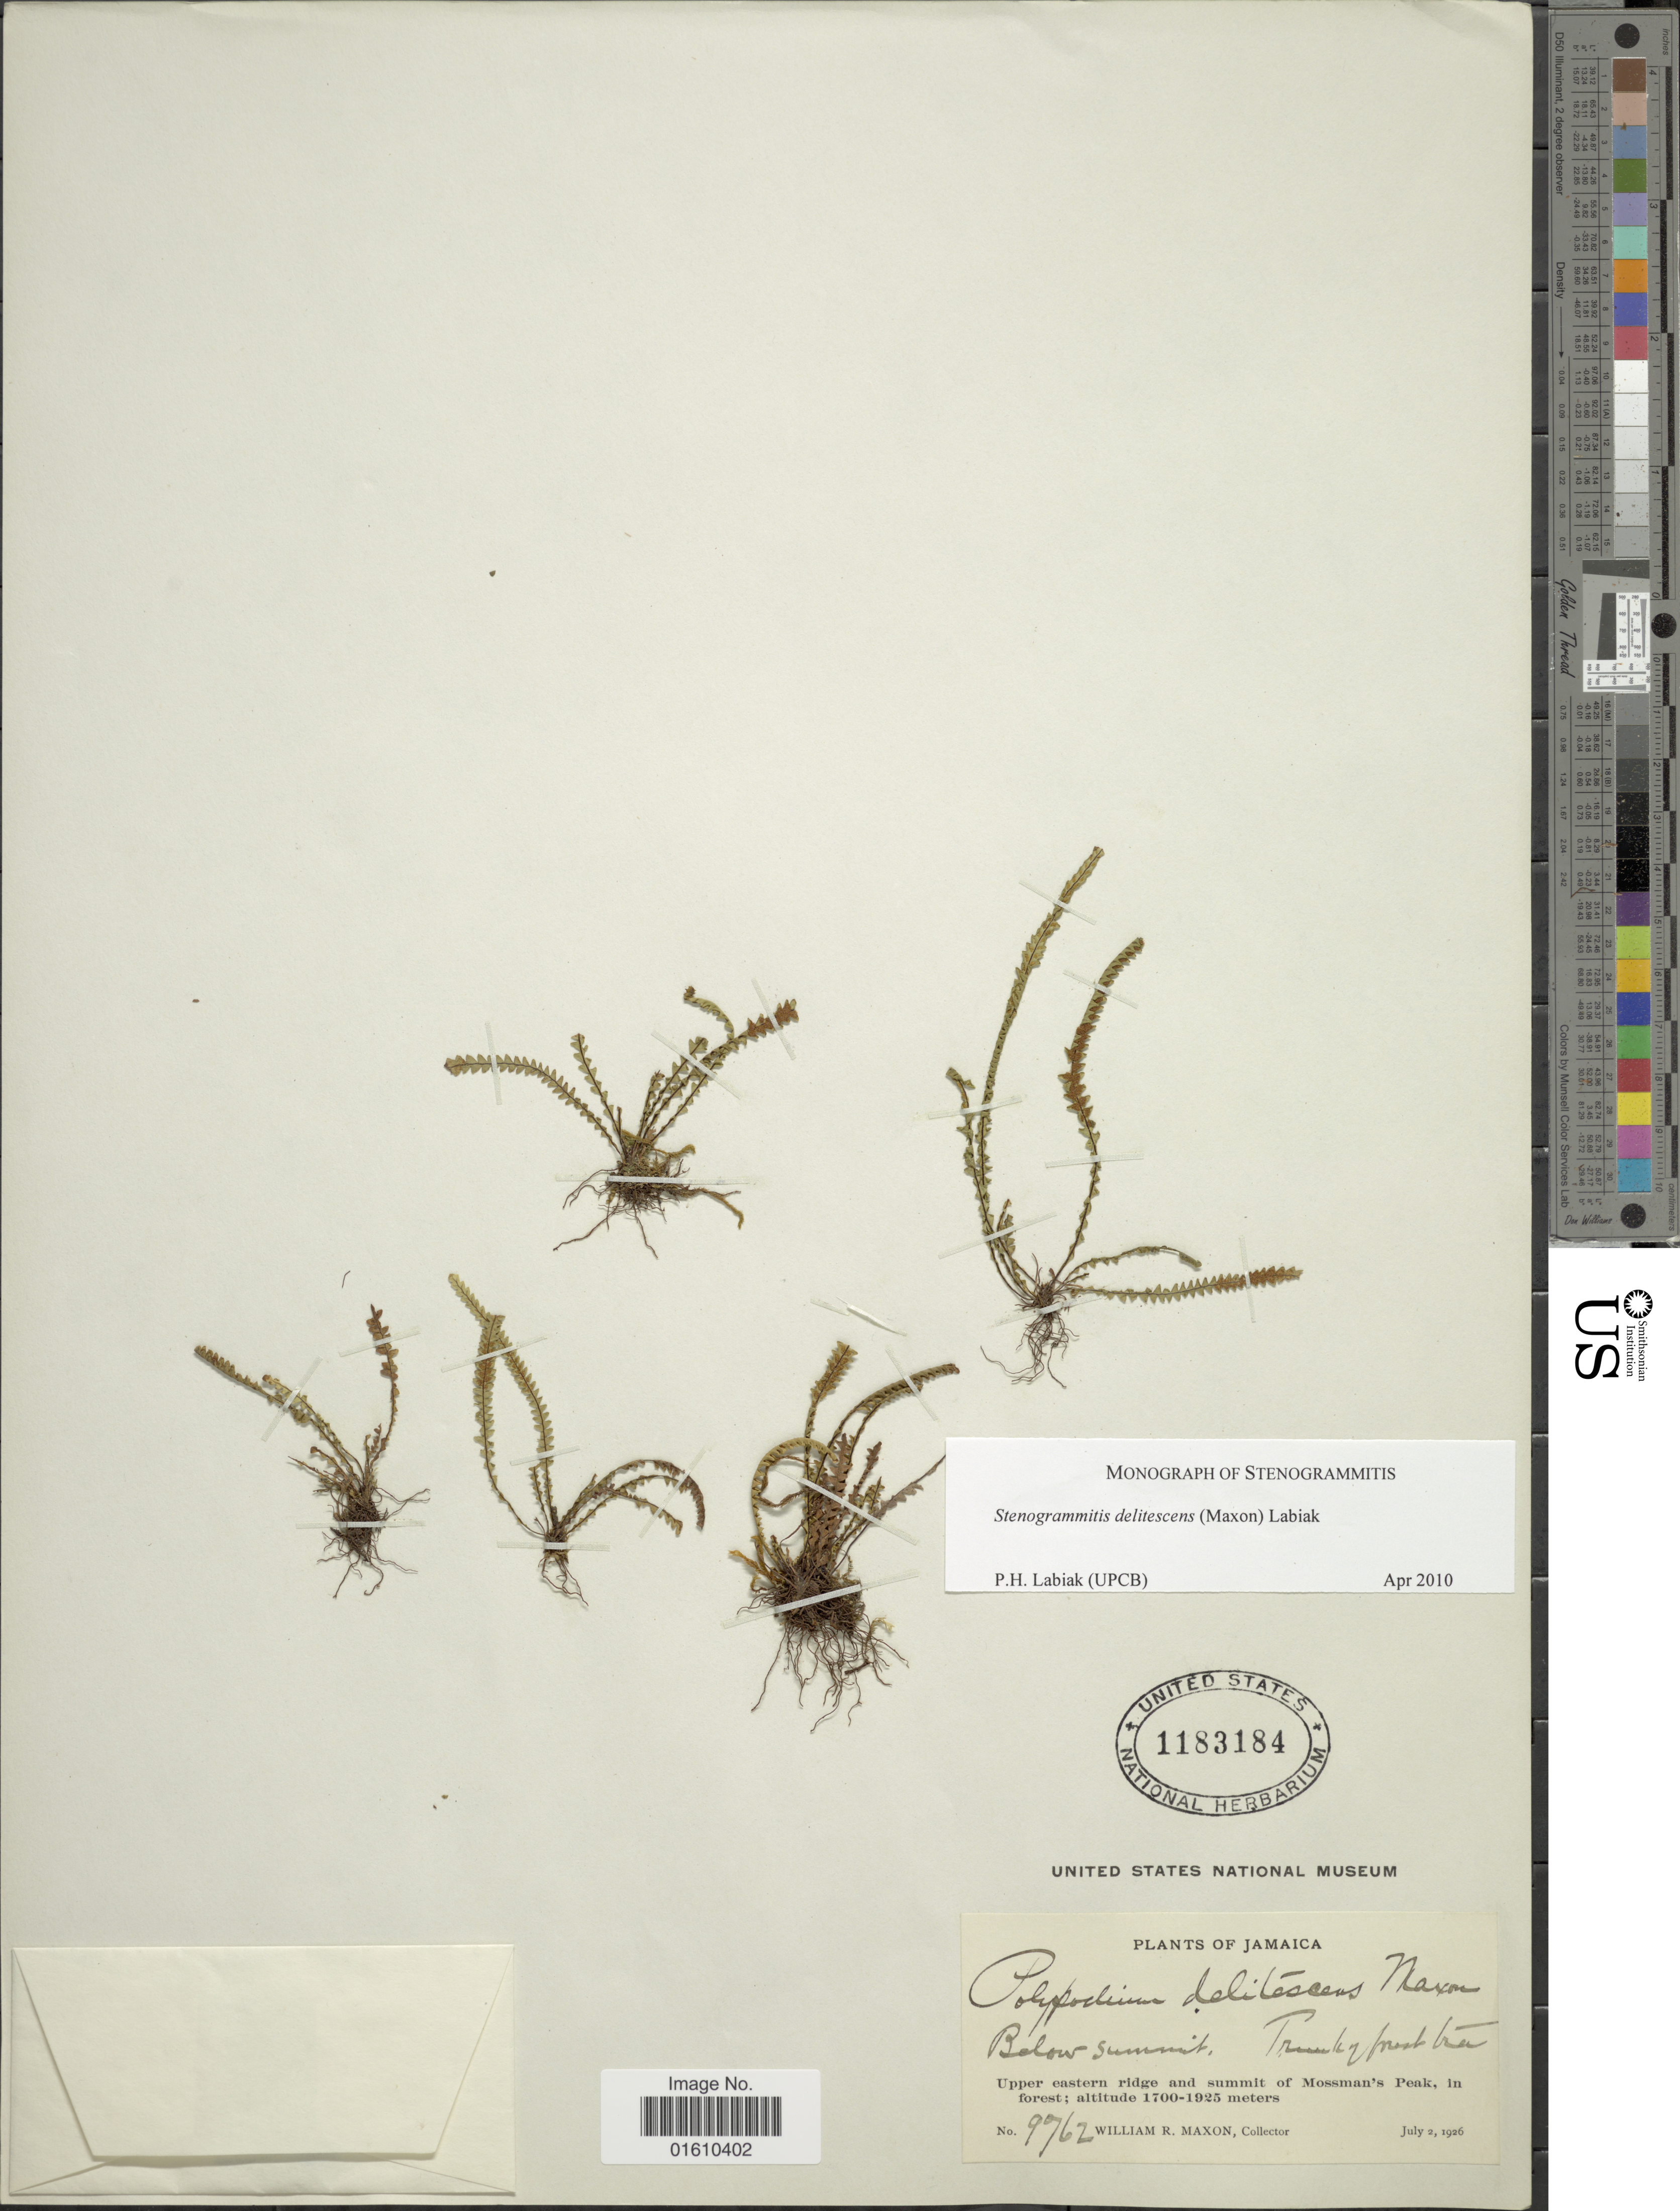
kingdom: Plantae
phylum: Tracheophyta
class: Polypodiopsida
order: Polypodiales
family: Polypodiaceae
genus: Stenogrammitis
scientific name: Stenogrammitis delitescens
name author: (Maxon) Labiak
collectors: W. R. Maxon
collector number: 9762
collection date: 1926-07-02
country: Jamaica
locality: Upper eastern ridge and summit of Mossman's Peak, in forest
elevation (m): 1700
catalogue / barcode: US 1183184